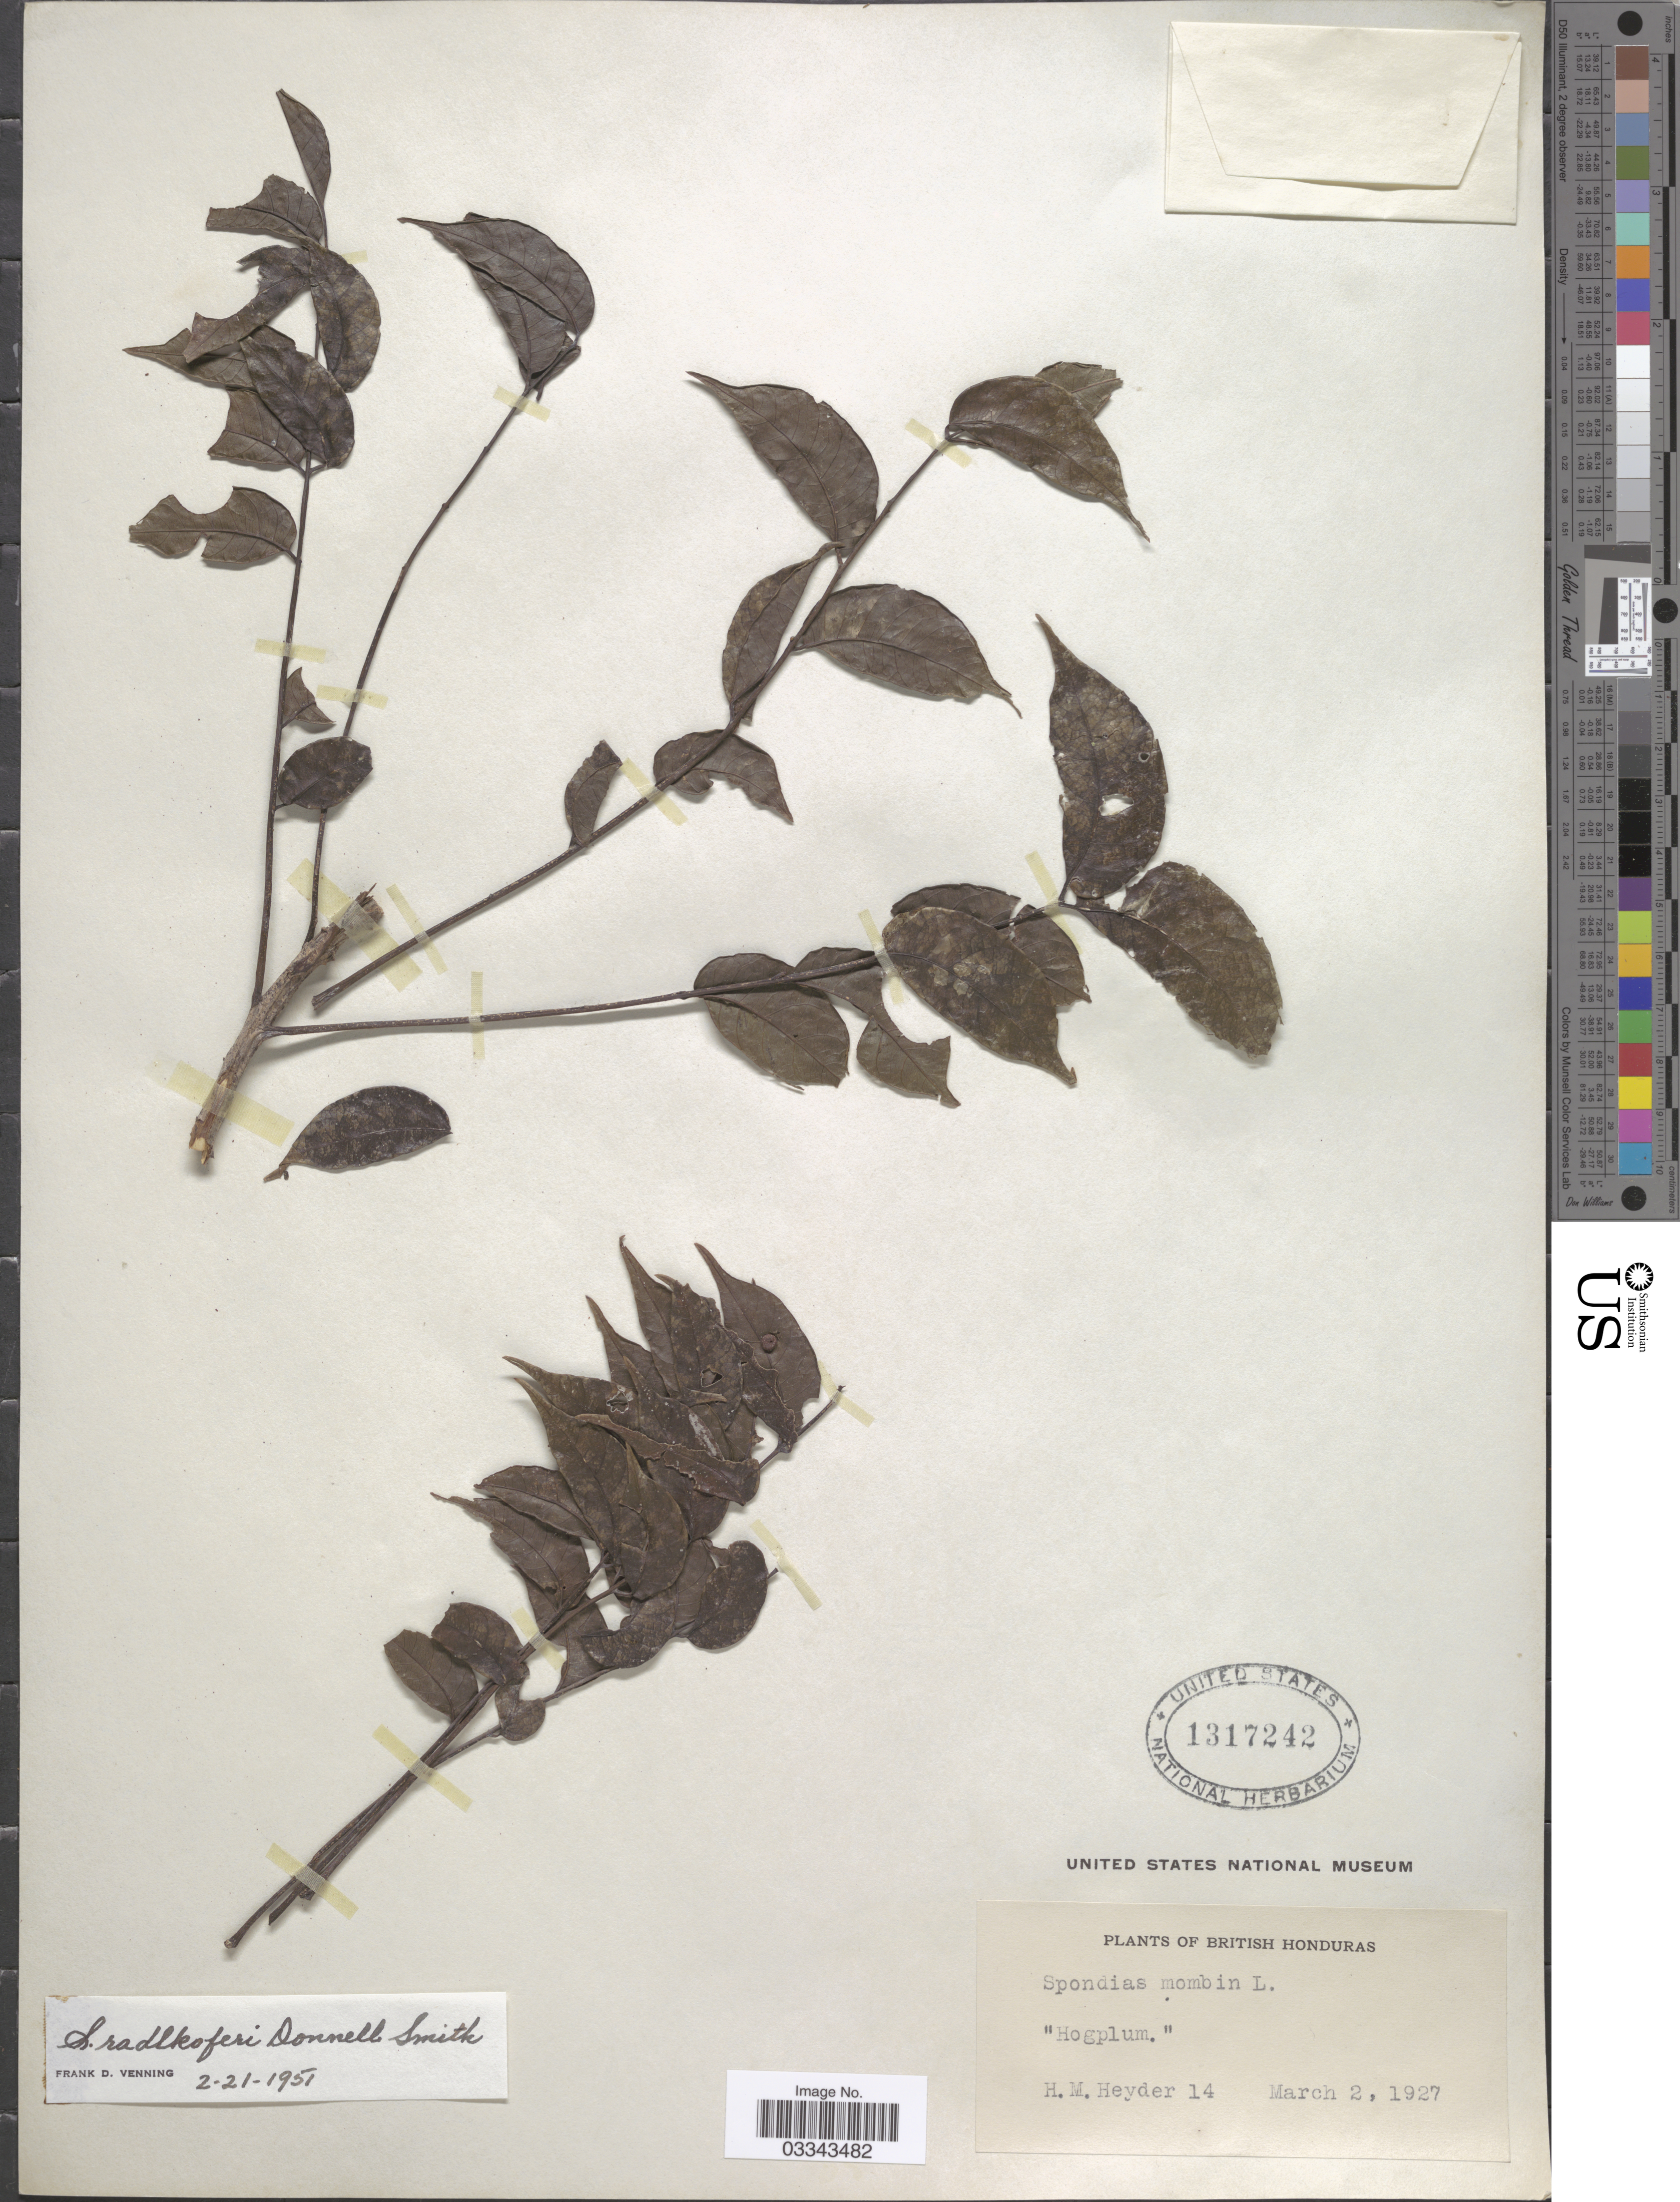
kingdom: Plantae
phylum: Tracheophyta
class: Magnoliopsida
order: Sapindales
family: Anacardiaceae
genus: Spondias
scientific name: Spondias radlkoferi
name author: Donn. Sm.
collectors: H. Heyder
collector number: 14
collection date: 1927-03-02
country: Belize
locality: British Honduras.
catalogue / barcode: US 1317242